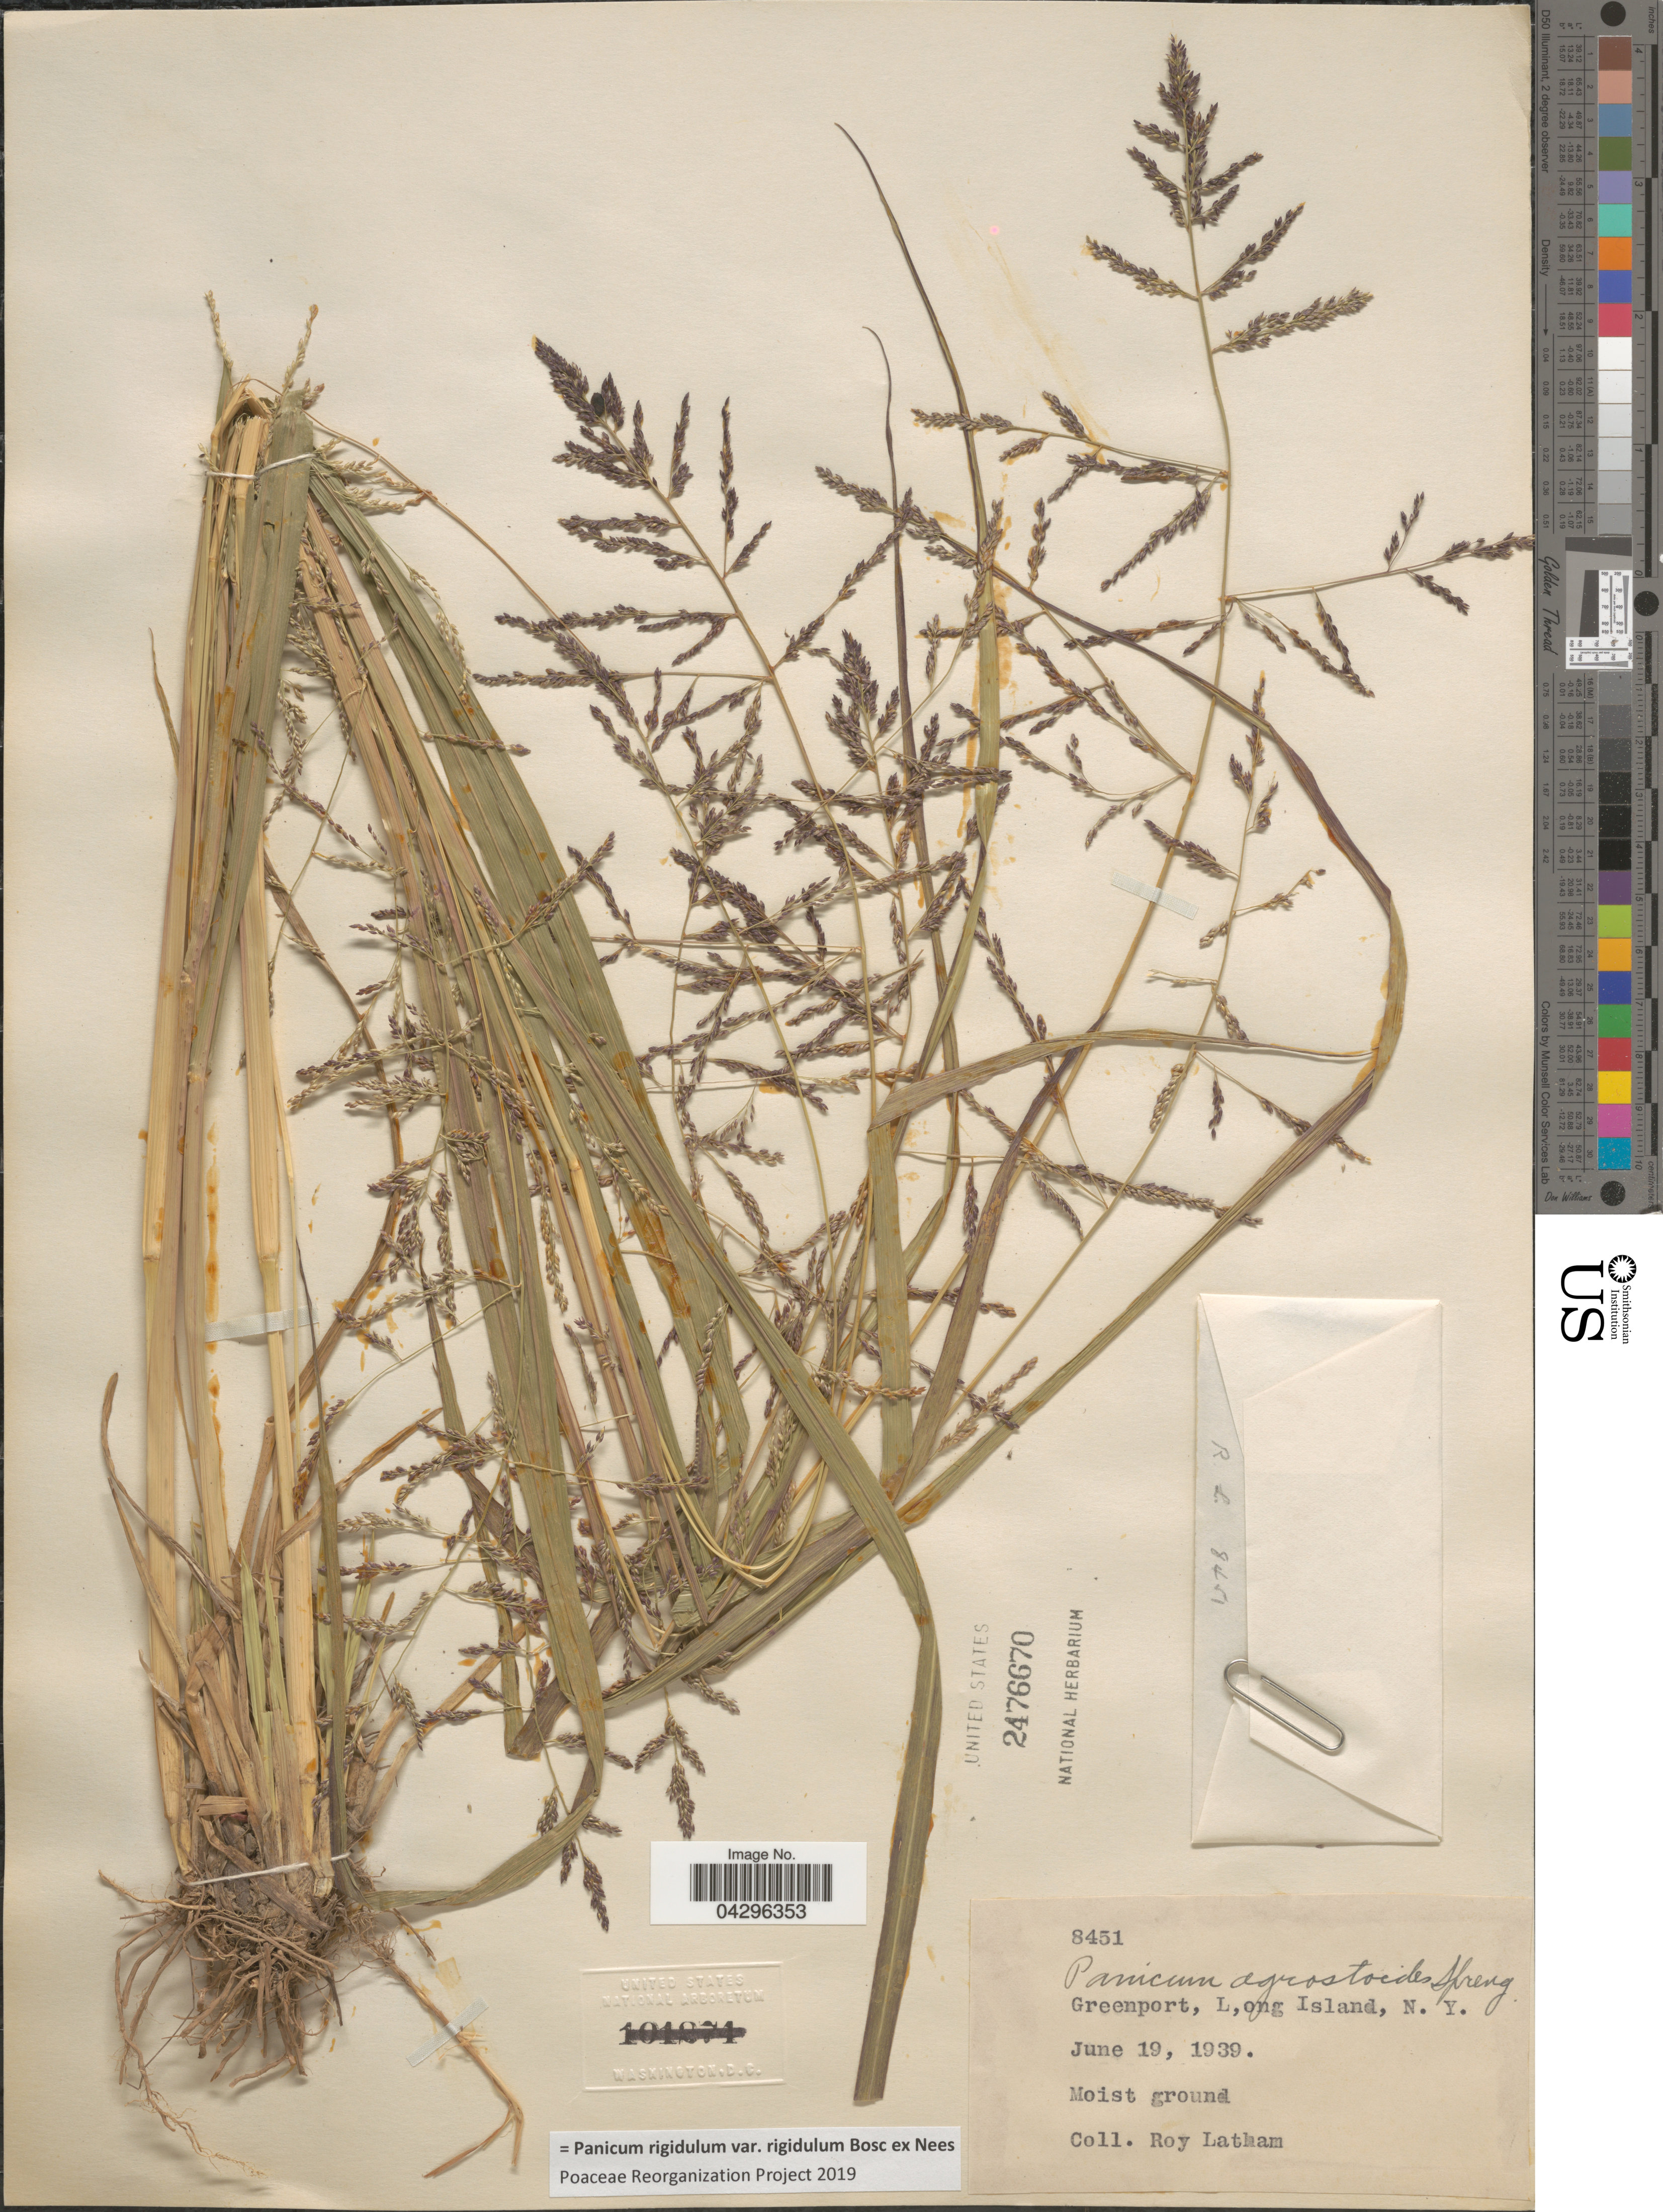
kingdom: Plantae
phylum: Tracheophyta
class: Liliopsida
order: Poales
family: Poaceae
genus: Panicum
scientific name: Panicum rigidulum var. rigidulum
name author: Bosc ex Nees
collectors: R. Latham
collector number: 8451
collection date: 1939-06-19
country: United States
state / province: New York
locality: Greenport, Long Island.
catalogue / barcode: US 2476670